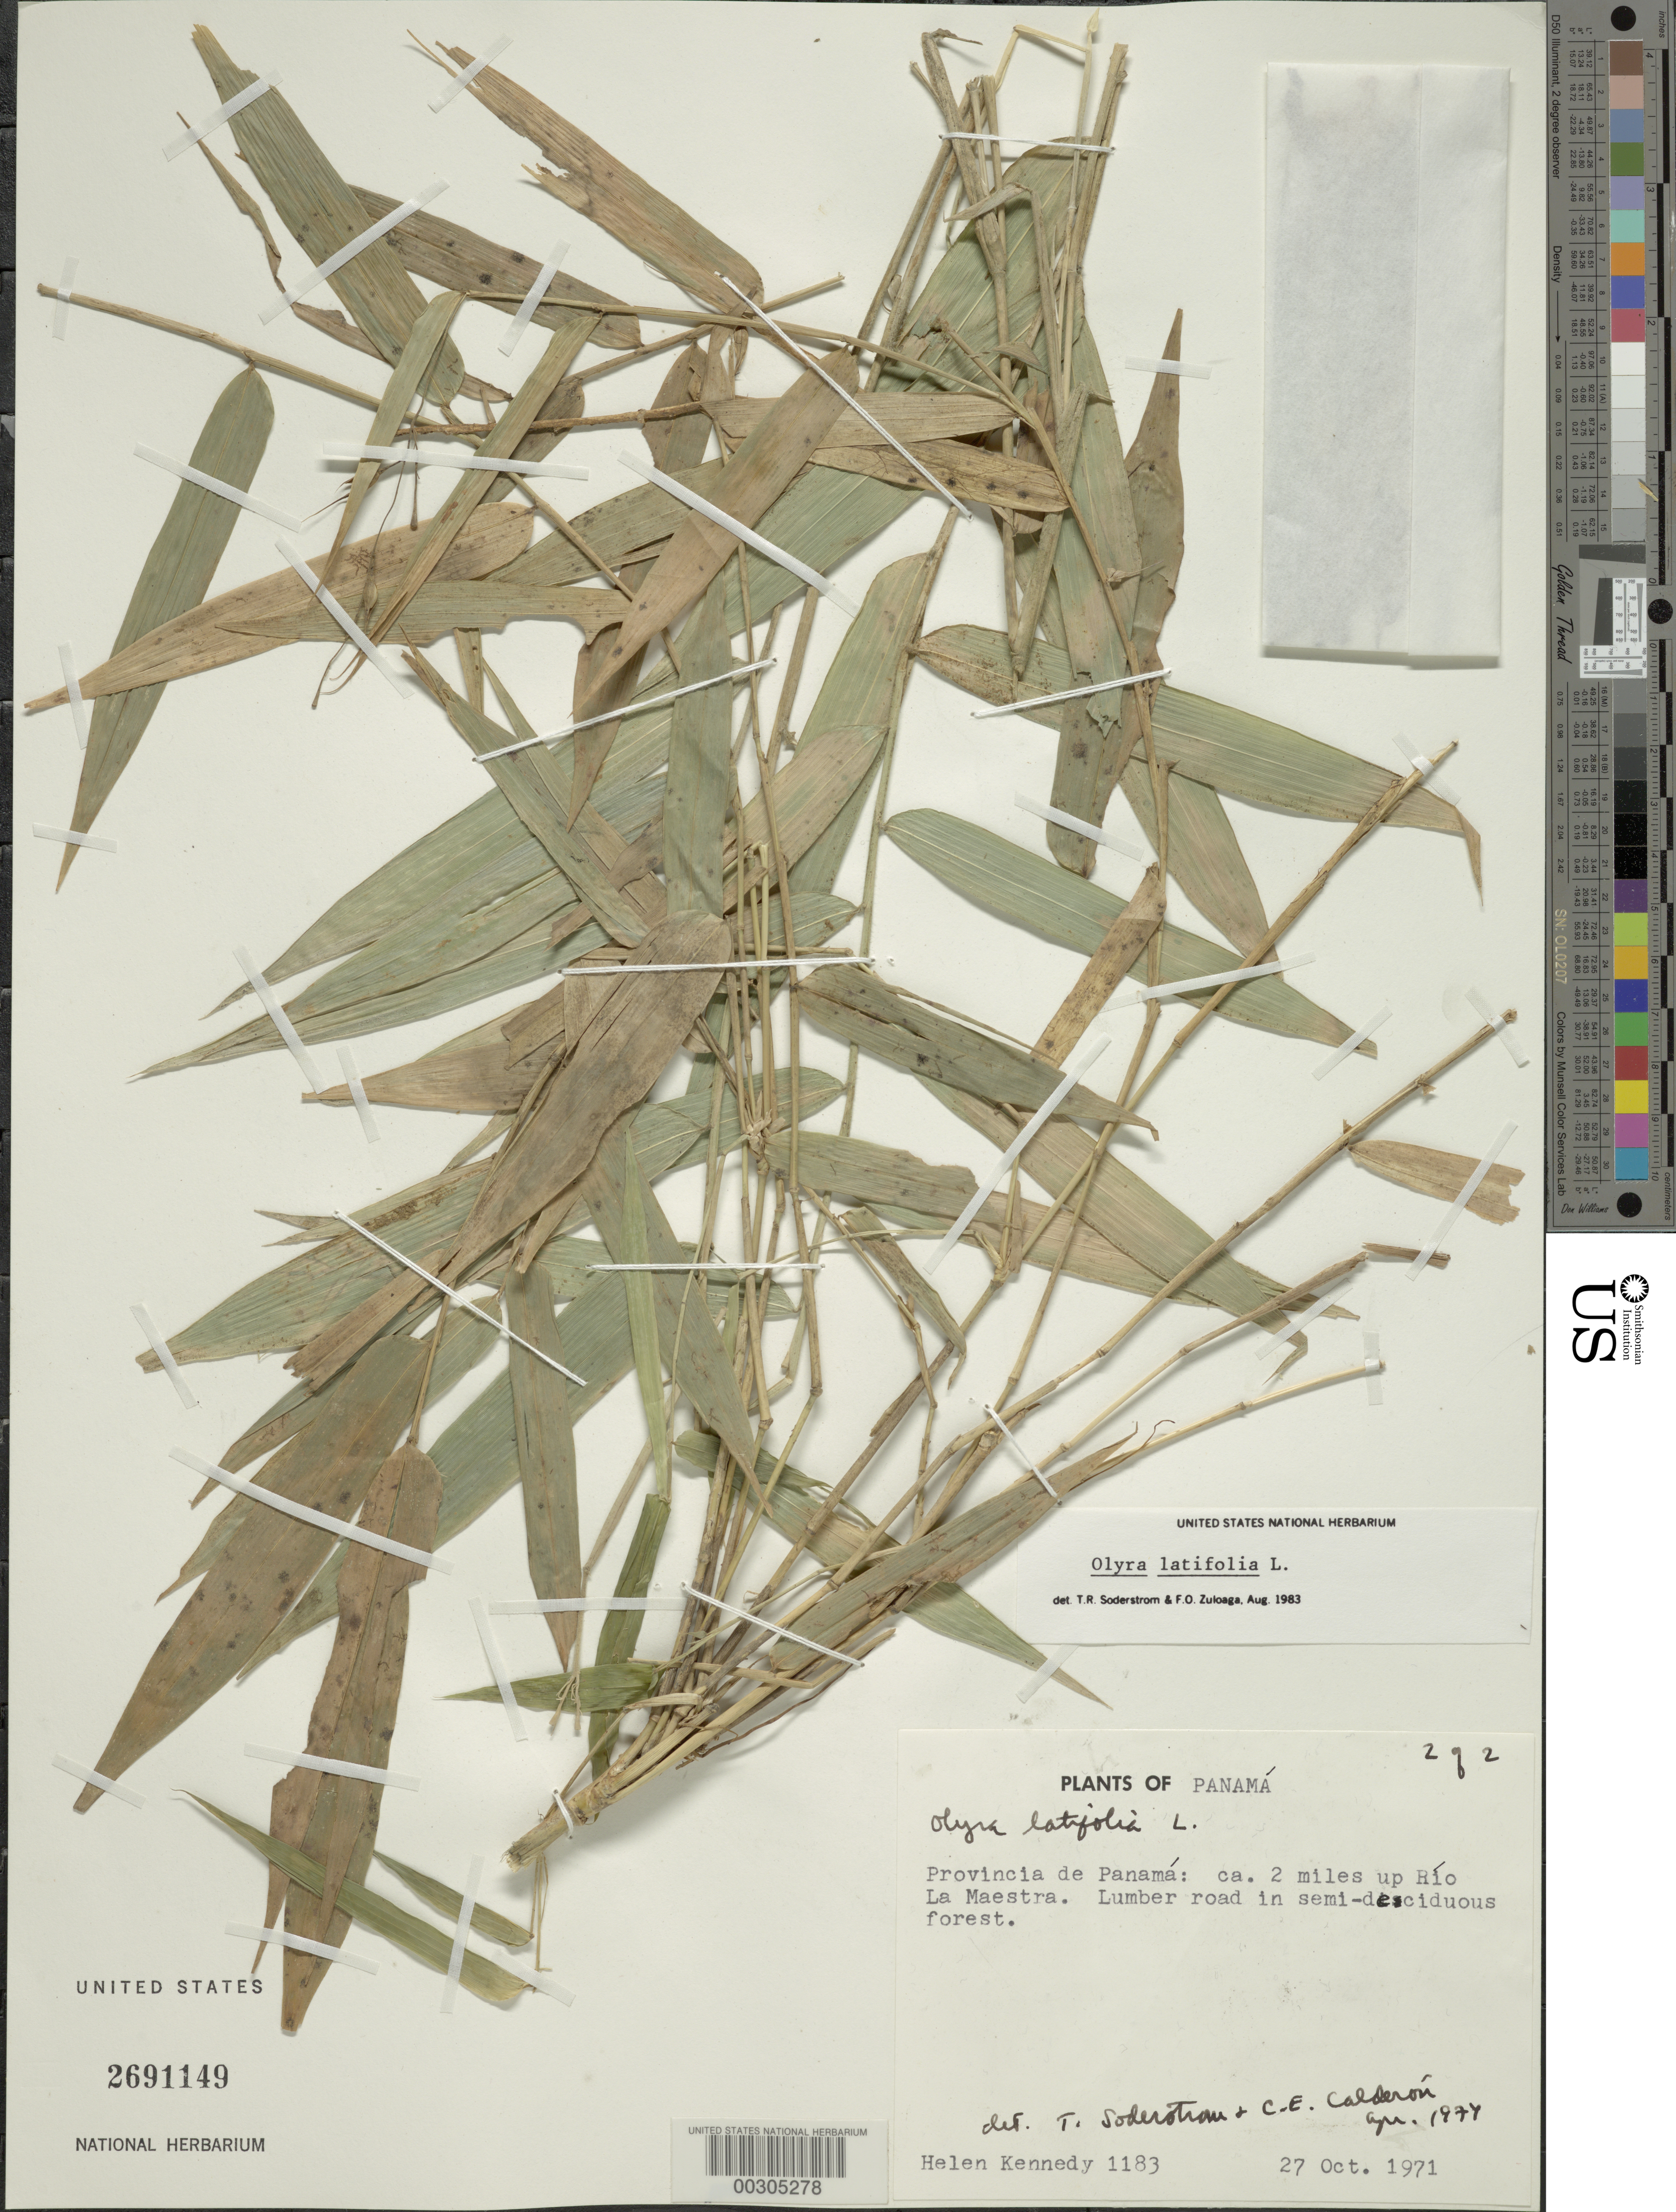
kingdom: Plantae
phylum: Tracheophyta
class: Liliopsida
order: Poales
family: Poaceae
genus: Olyra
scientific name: Olyra latifolia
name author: L.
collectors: H. Kennedy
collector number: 1183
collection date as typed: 27 Oct 1971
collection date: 1971-10-27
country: Panama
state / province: Panamá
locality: Rio La Maestra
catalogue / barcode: US 2691149